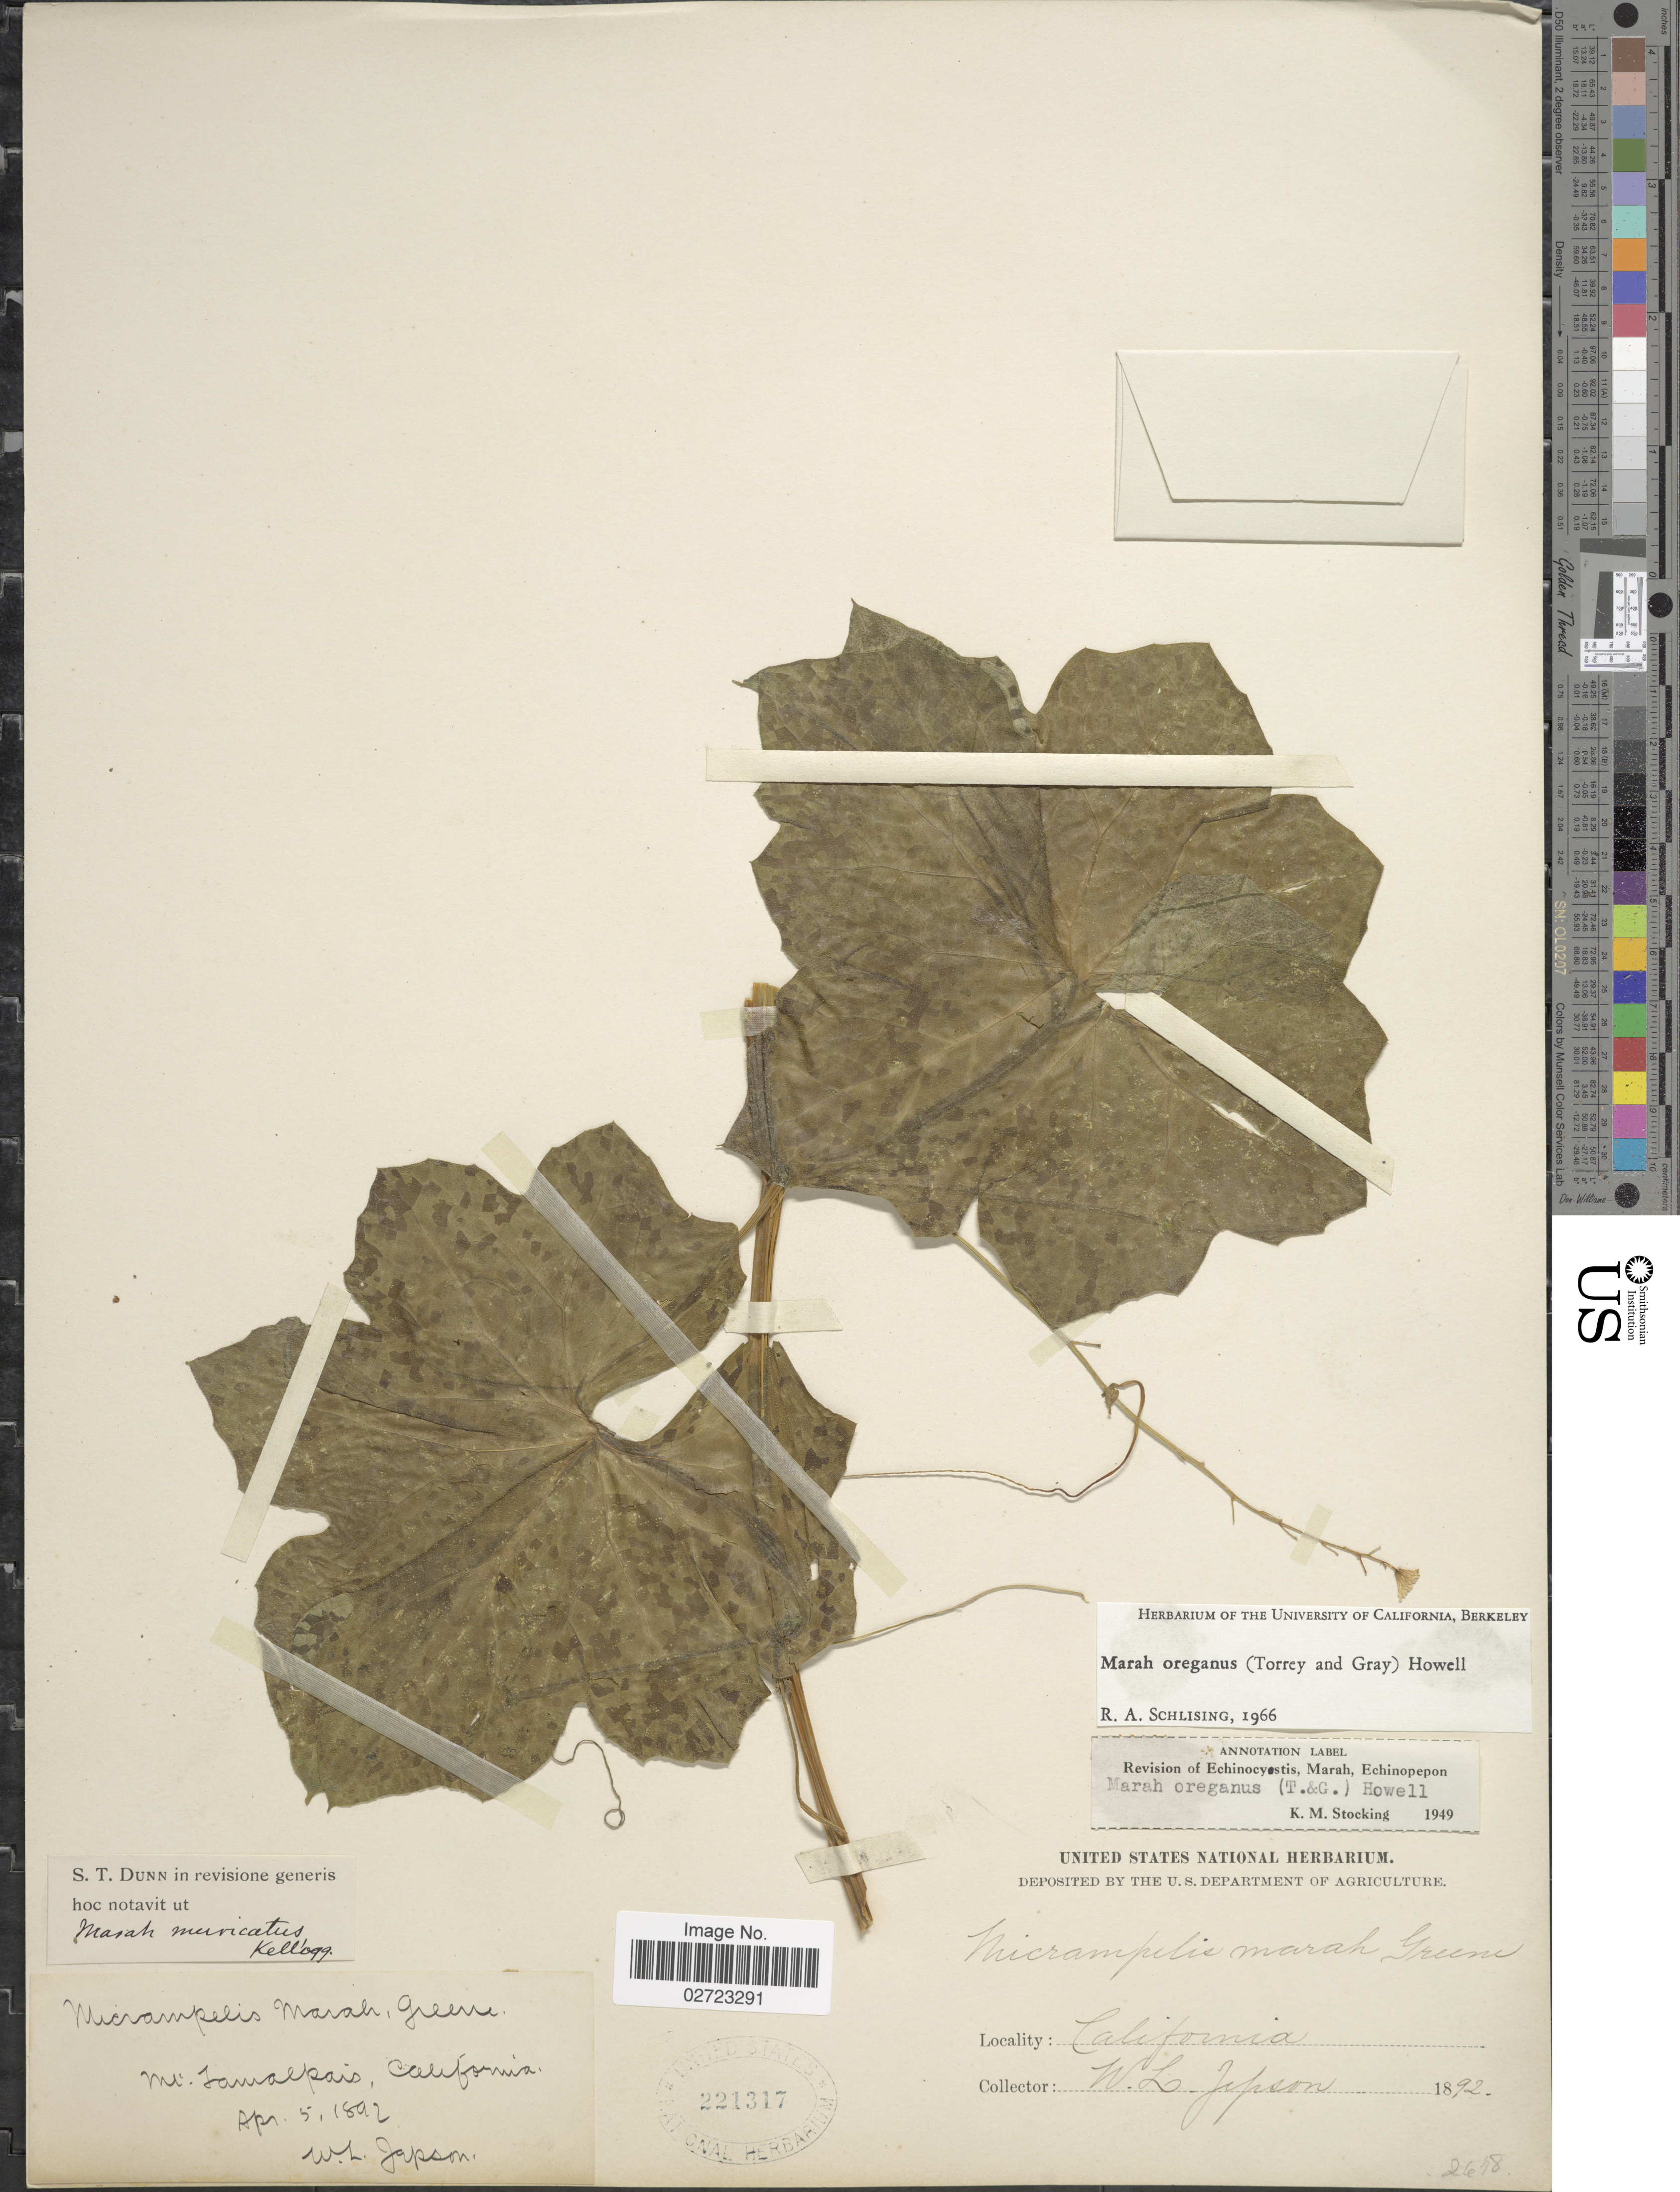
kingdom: Plantae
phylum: Tracheophyta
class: Magnoliopsida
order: Cucurbitales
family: Cucurbitaceae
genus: Marah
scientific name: Marah oregana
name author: (Torr. & A. Gray) Howell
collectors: W. L. Jepson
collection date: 1892-04-05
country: United States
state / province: California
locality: Mt. Tamalpais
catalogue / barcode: US 221317